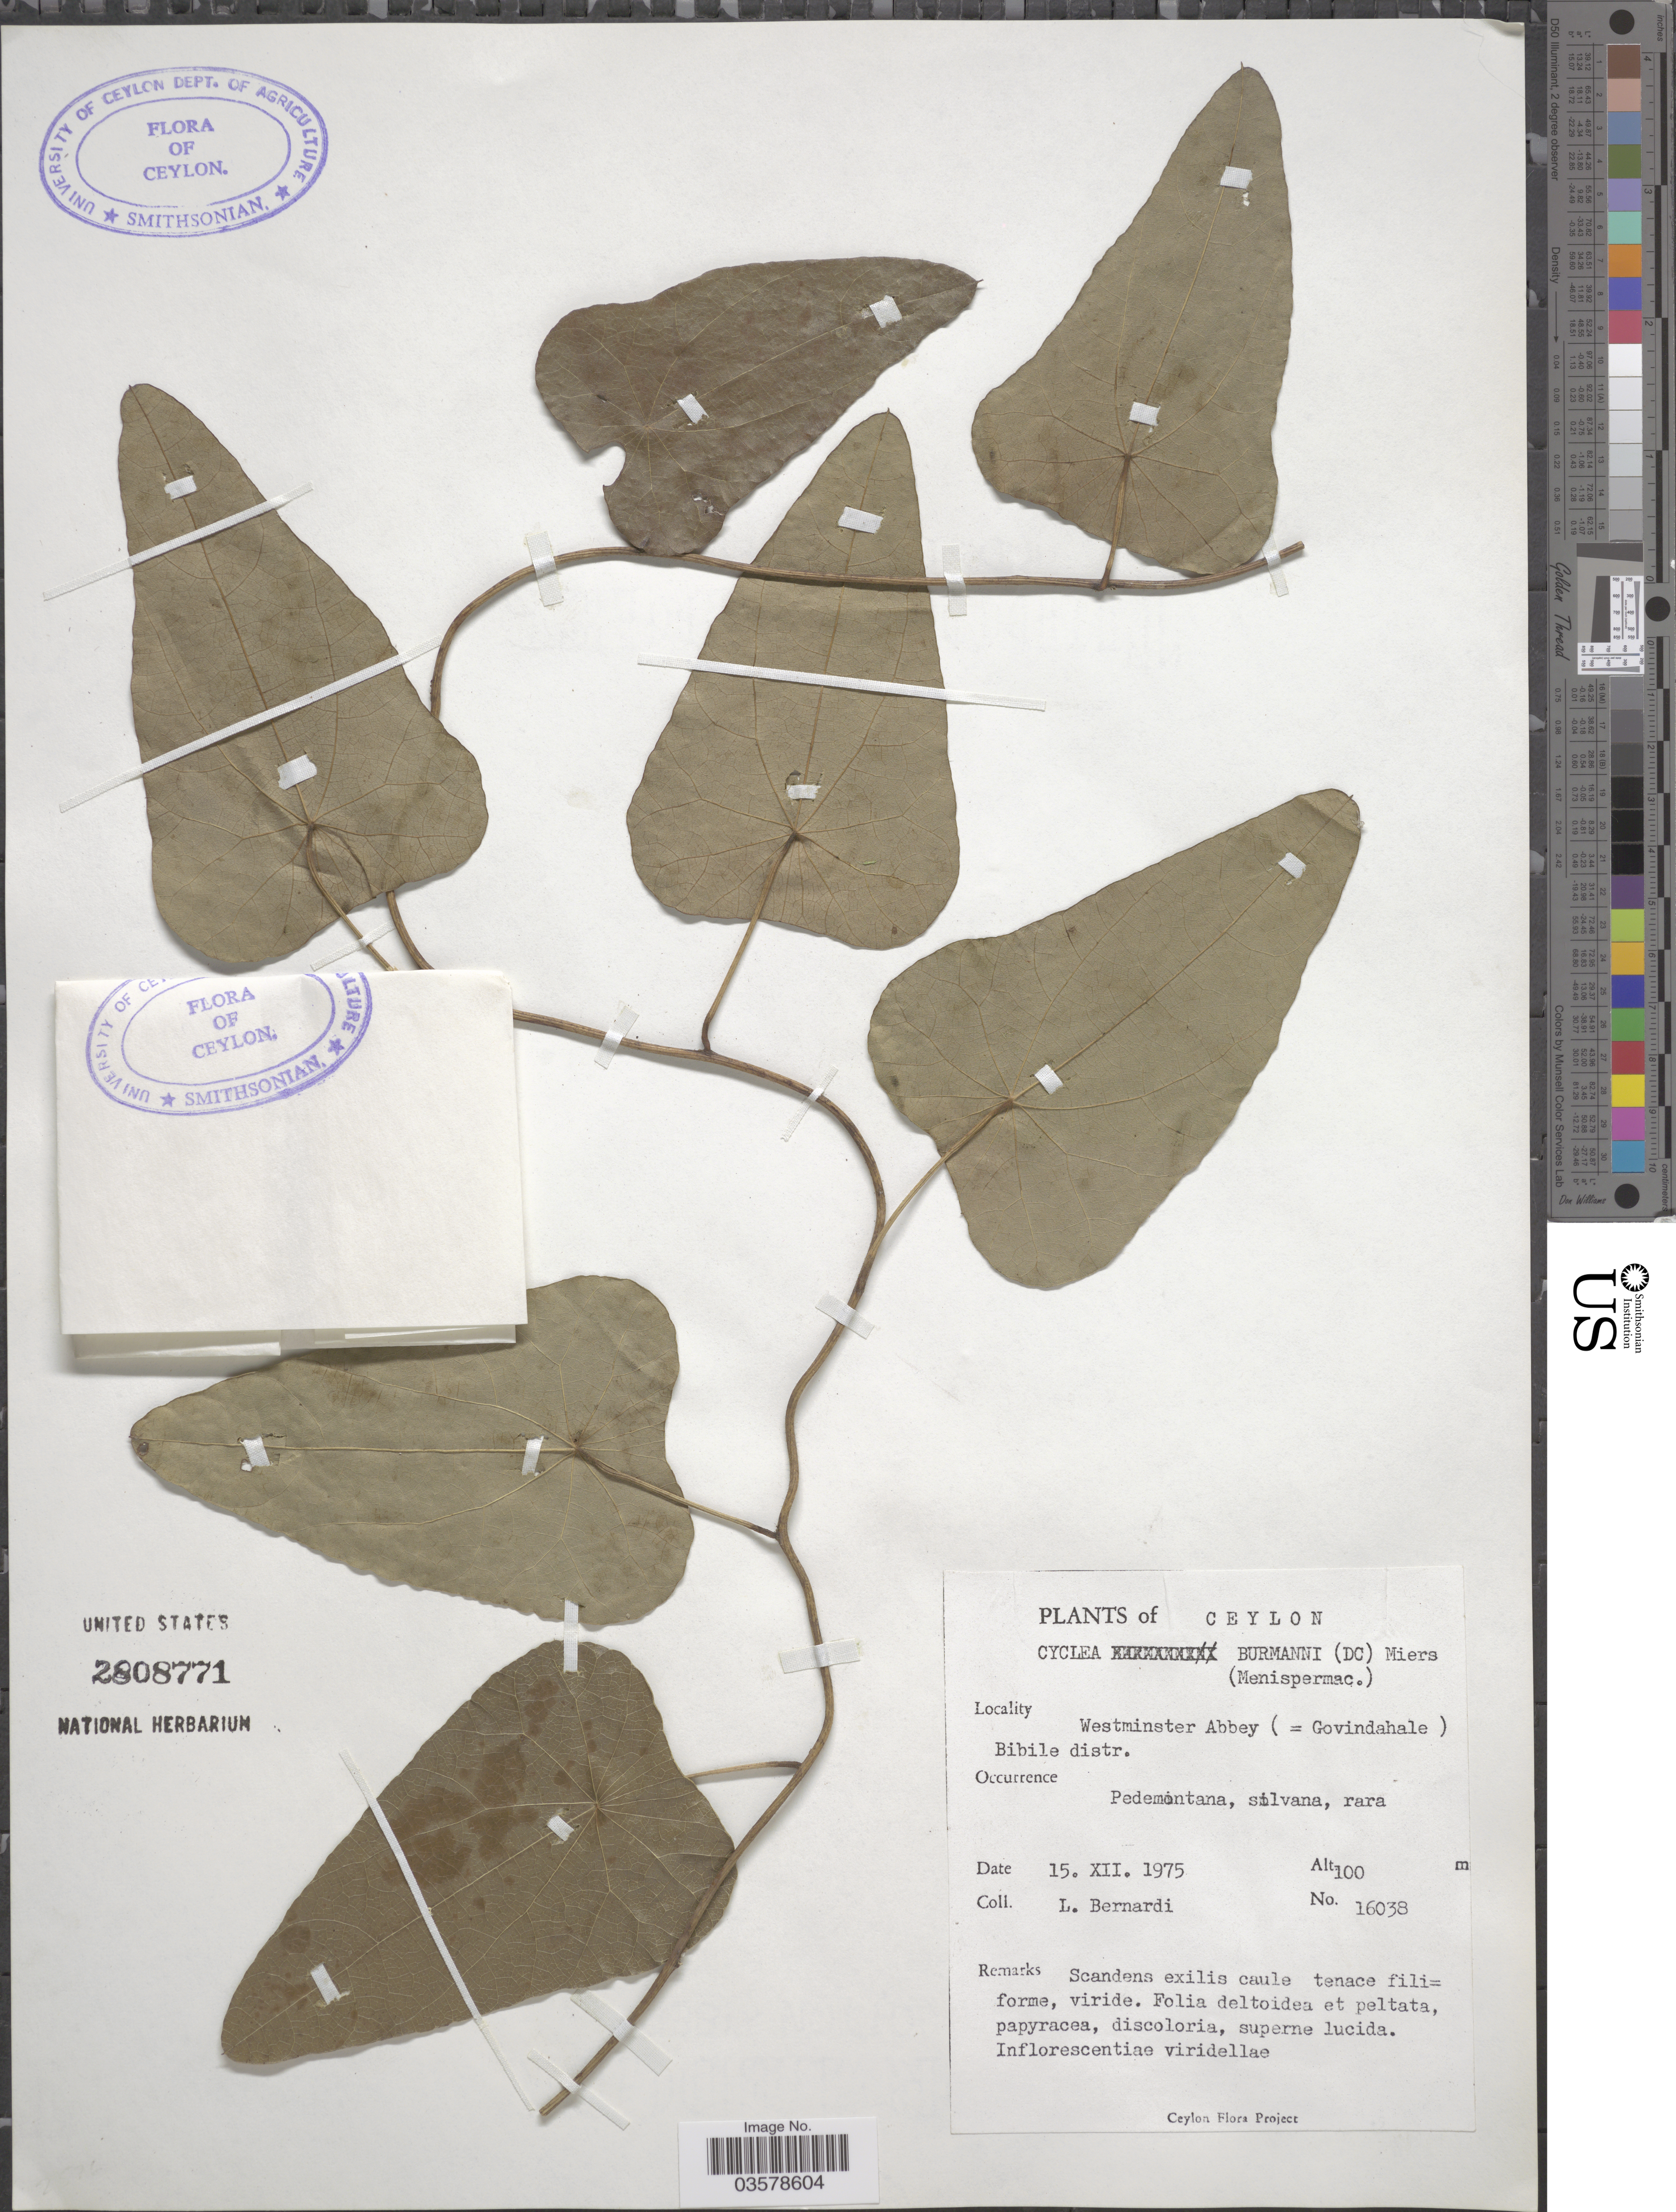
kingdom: Plantae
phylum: Tracheophyta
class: Magnoliopsida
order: Ranunculales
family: Menispermaceae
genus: Cyclea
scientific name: Cyclea peltata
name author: (Lam.) Hook. f. & Thomson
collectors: L. Bernardi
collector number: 16038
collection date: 1975-12-15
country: Sri Lanka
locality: Ceylon. Westminster Abbey (=Govindahale). Bibile distr.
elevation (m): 100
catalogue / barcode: US 2808771